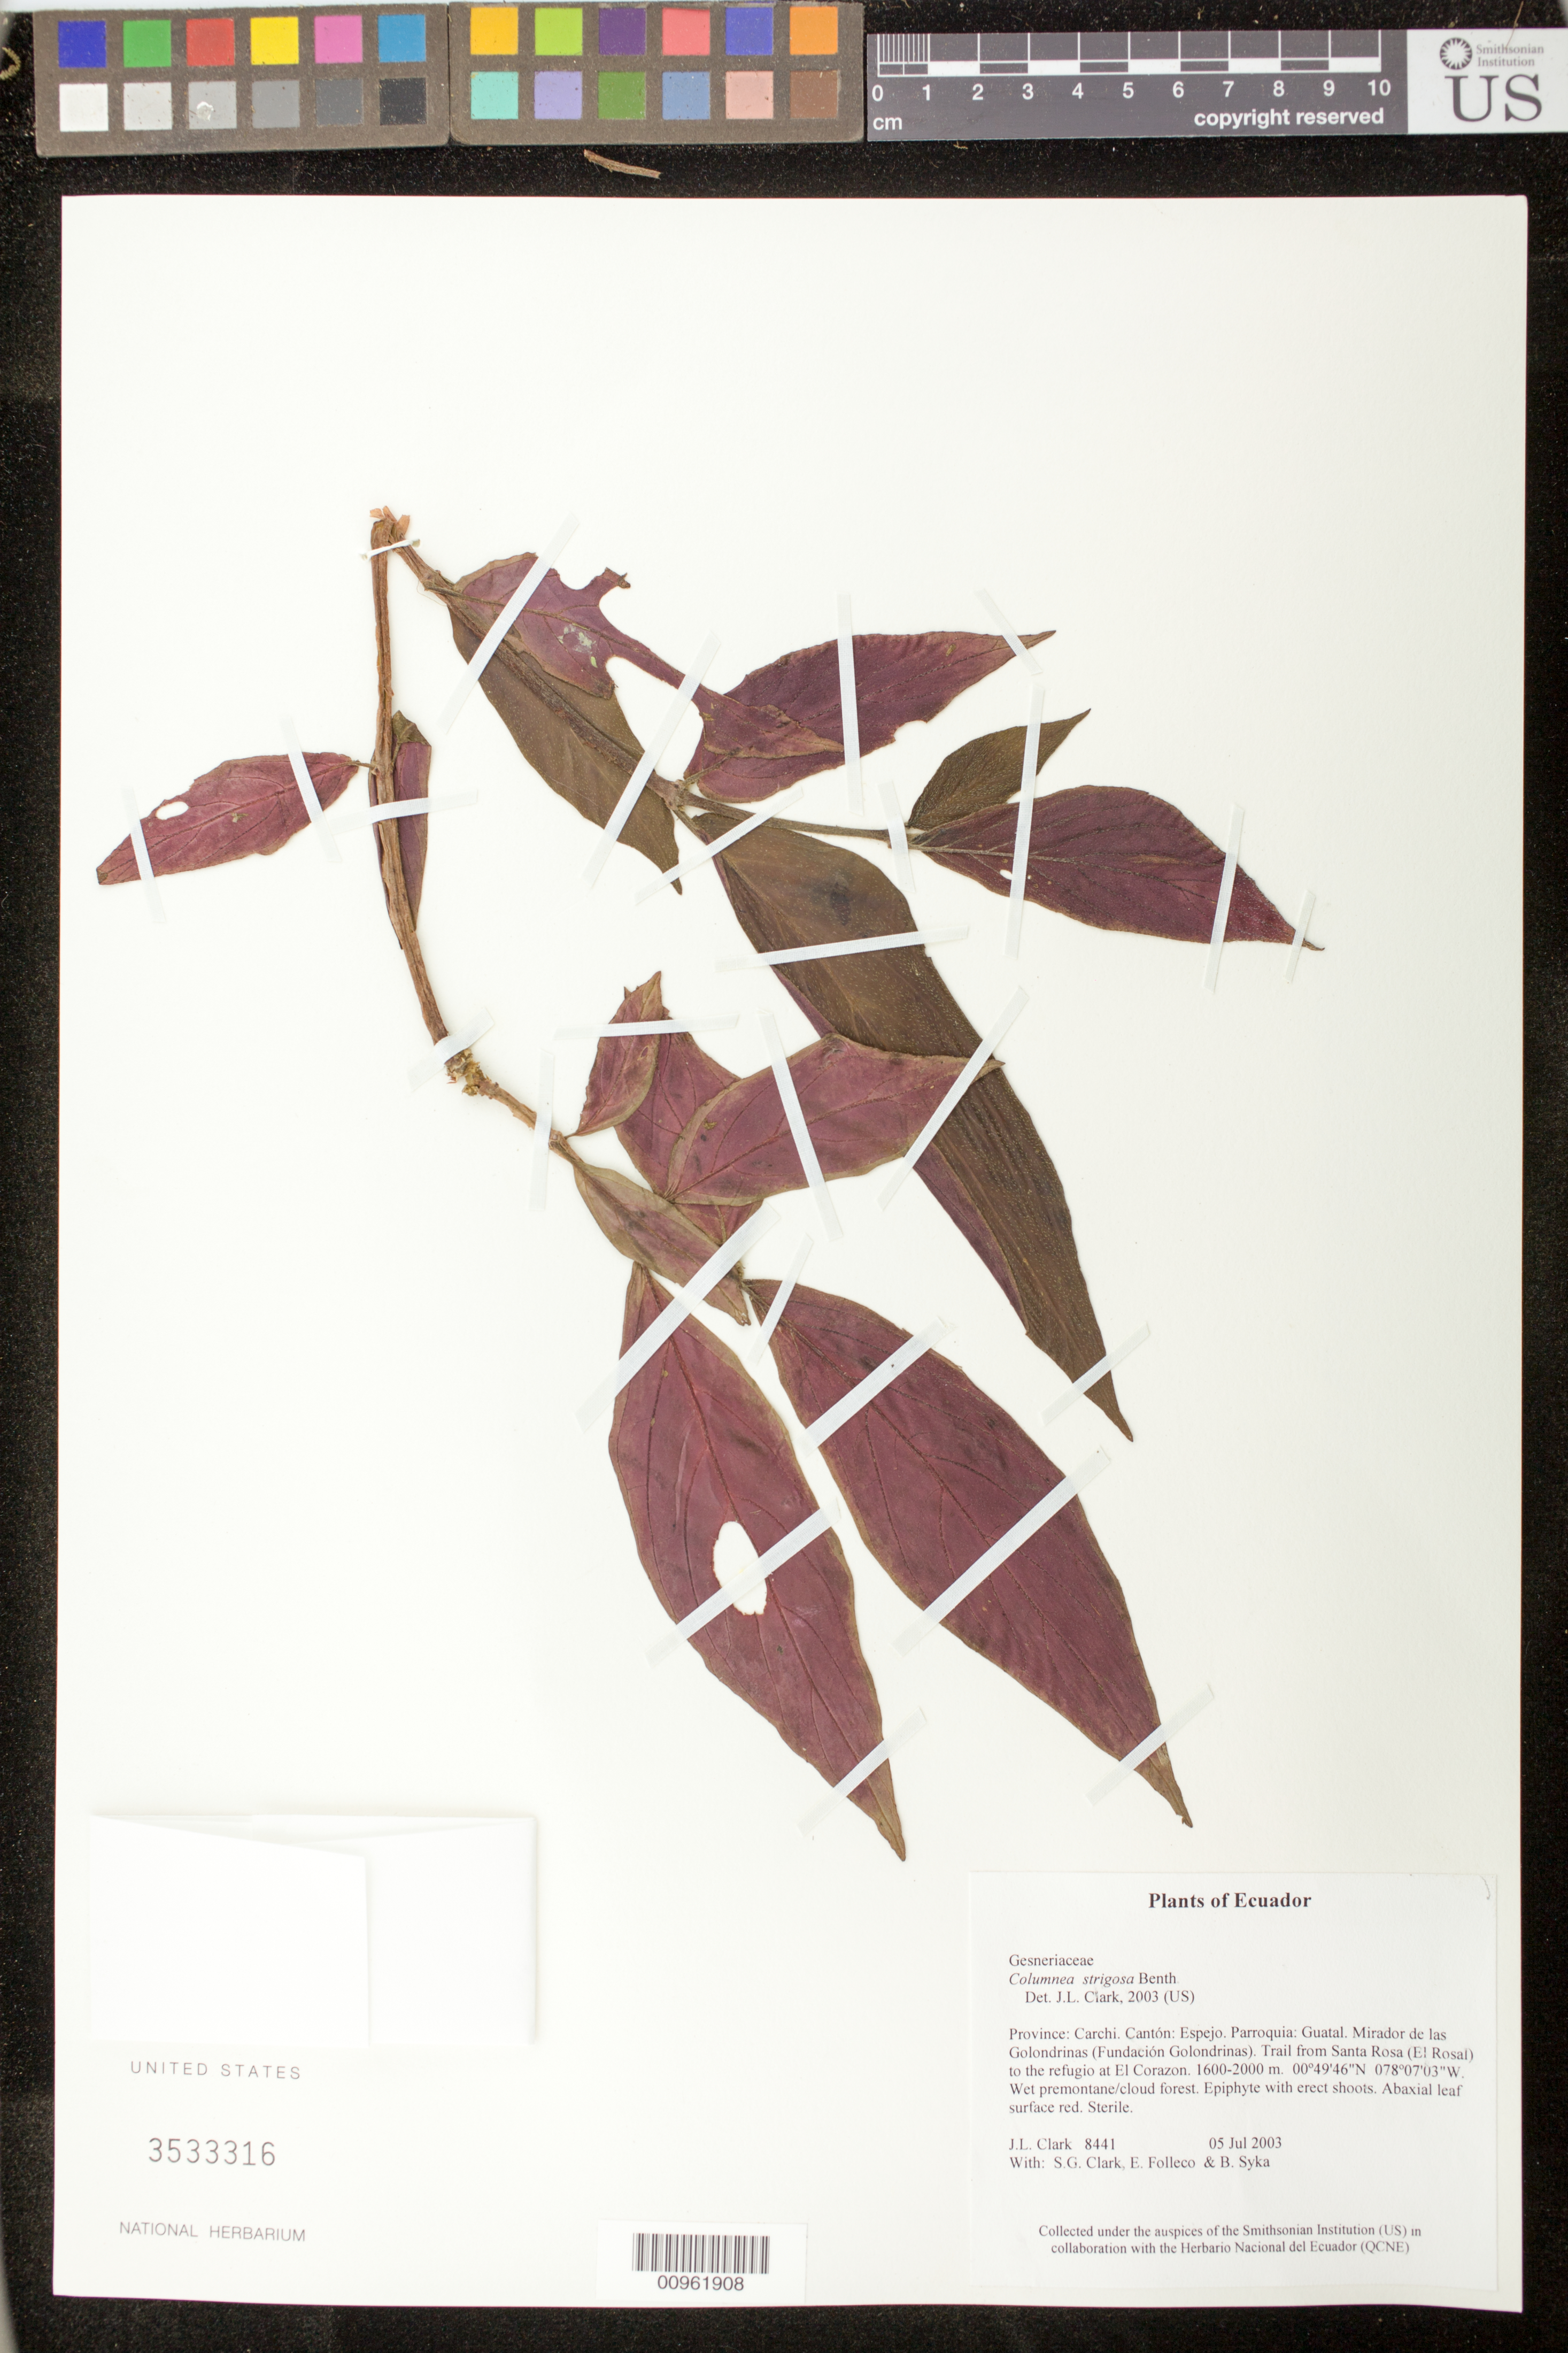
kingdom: Plantae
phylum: Tracheophyta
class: Magnoliopsida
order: Lamiales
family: Gesneriaceae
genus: Columnea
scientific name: Columnea strigosa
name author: Benth.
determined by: Clark, J. L., (SEL), The Marie Selby Botanical Garden (UNITED STATES)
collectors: J. L. Clark, S. G. Clark, E. Folleco & B. Syka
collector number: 8441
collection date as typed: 05 Jul 2003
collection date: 2003-07-05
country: Ecuador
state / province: Carchi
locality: Espejo. Parroquia: Guatal. Mirador de las Golondrinas (Fundación Golondrinas). Trail from Santa Rosa (El Rosal) to the refugio at El Corazon.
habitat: Wet premontane/cloud forest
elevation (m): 1600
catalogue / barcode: US 3533316